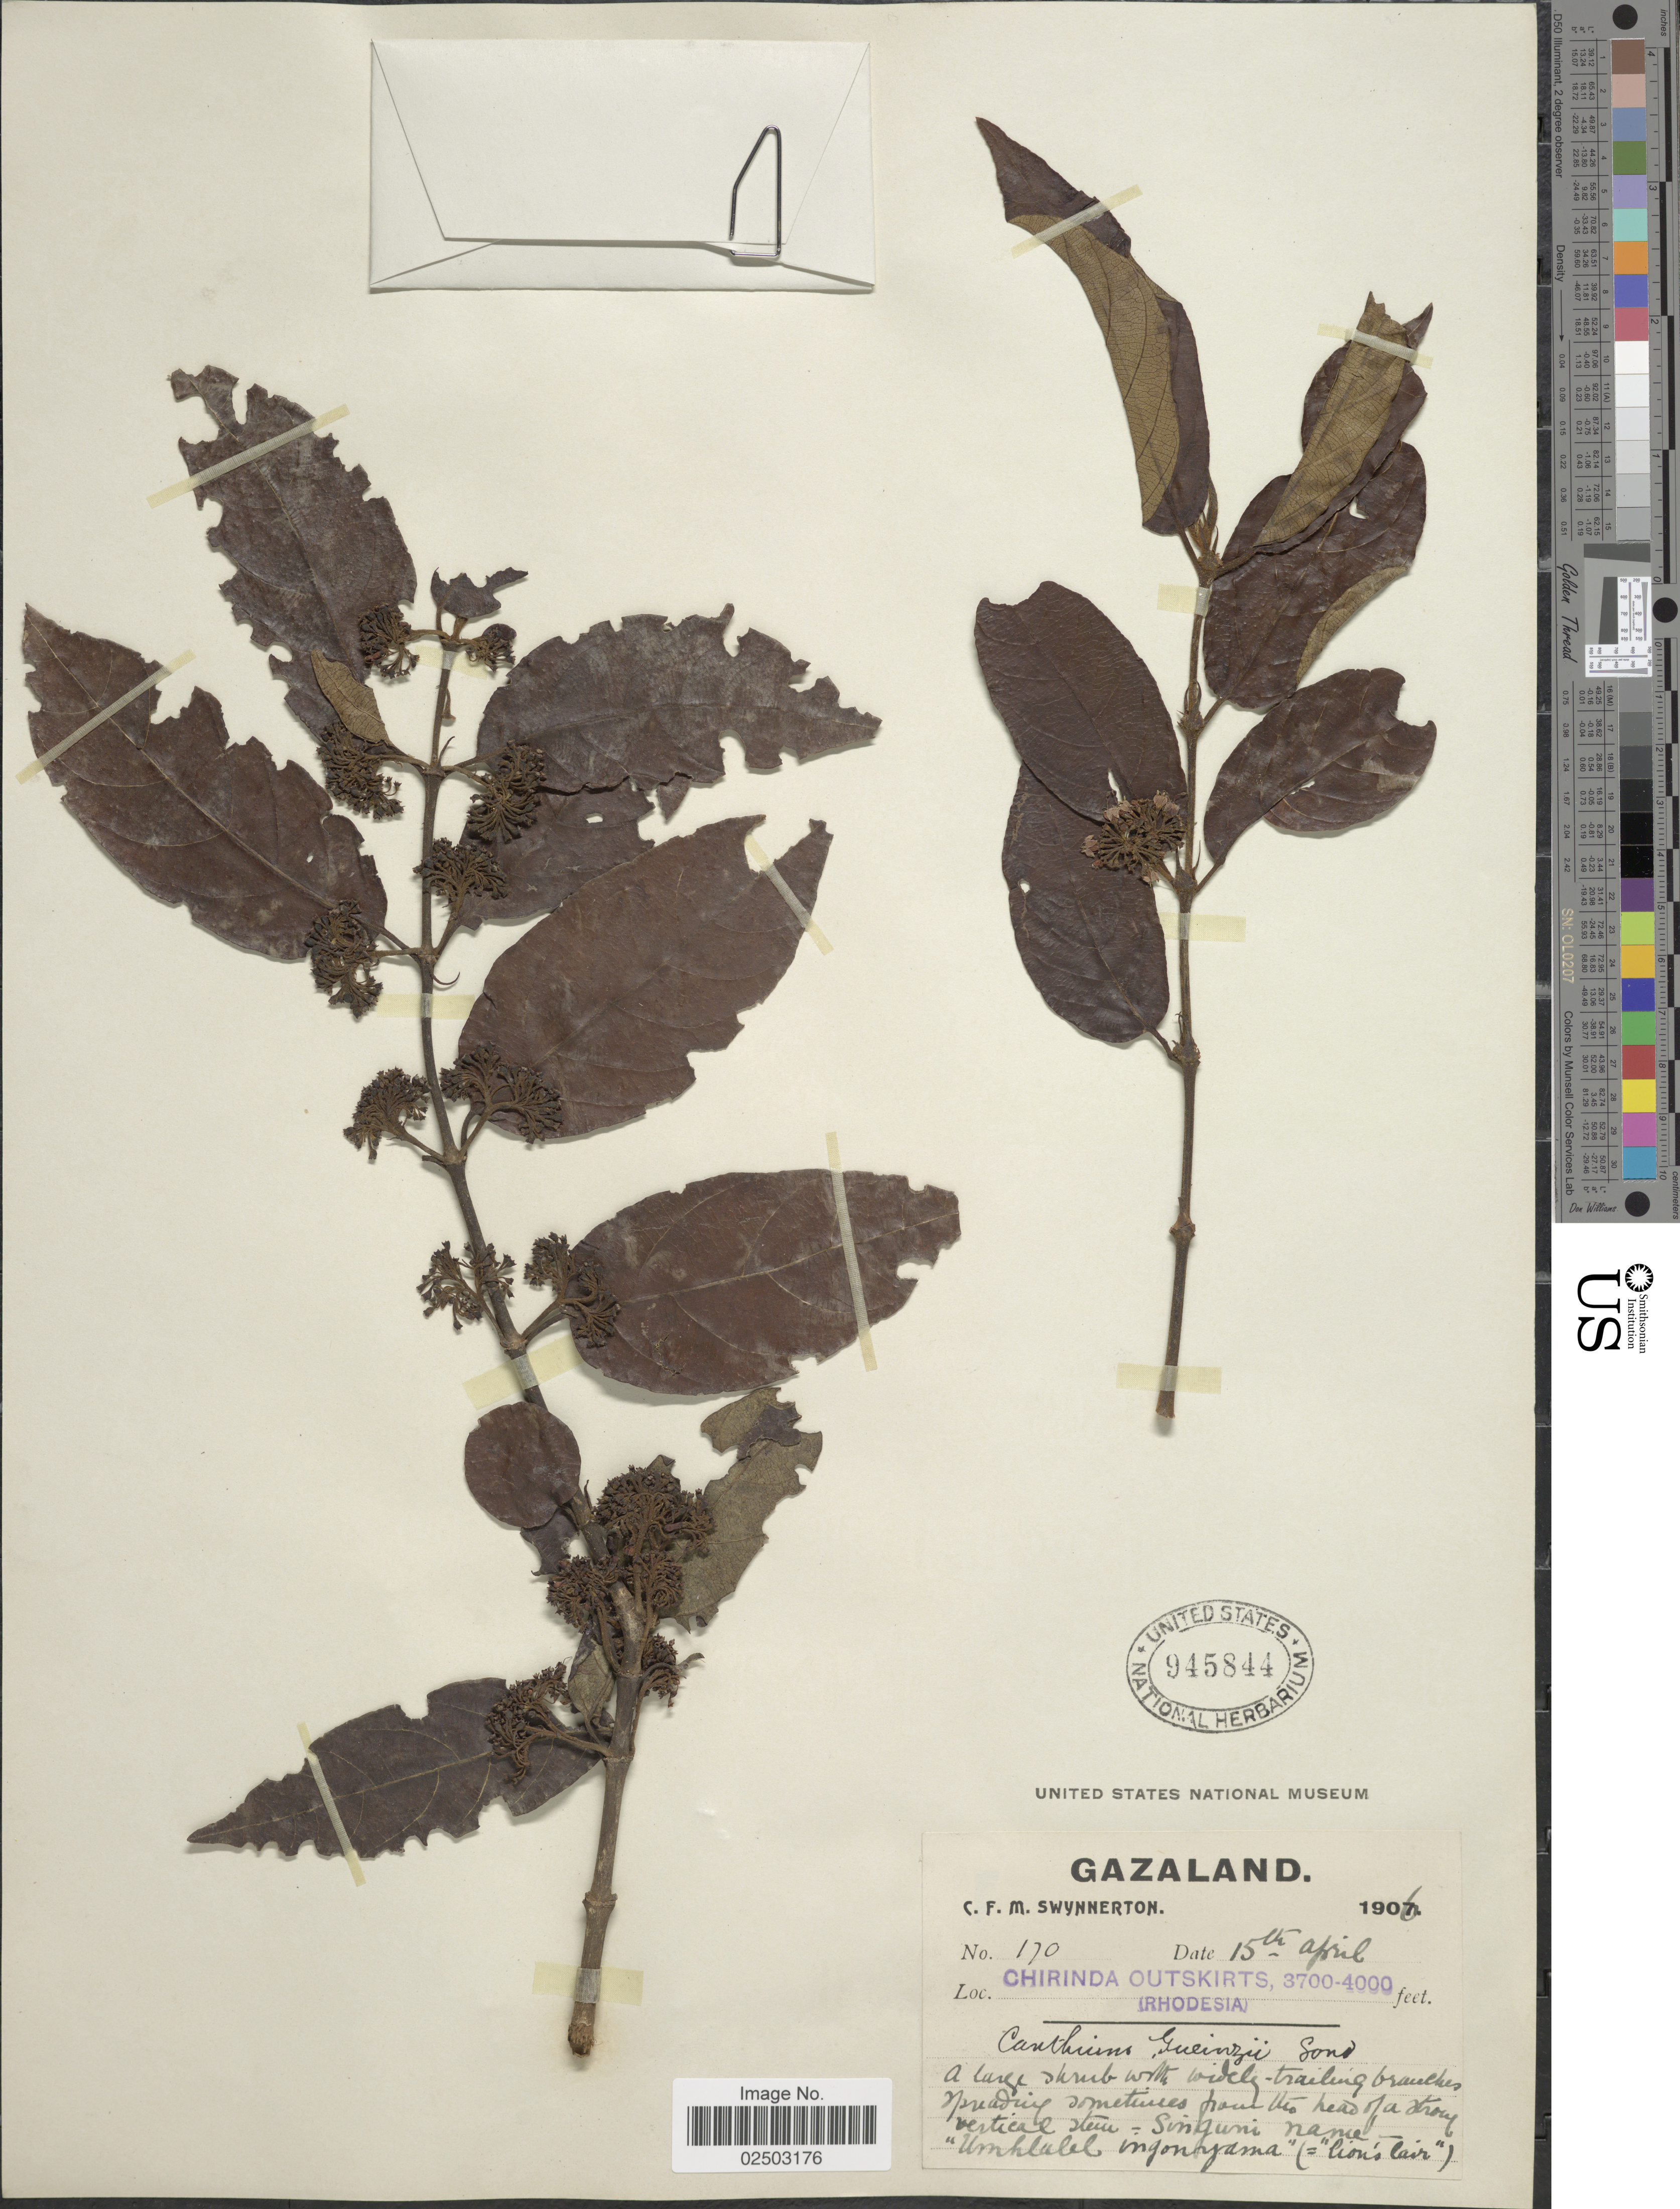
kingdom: Plantae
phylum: Tracheophyta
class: Magnoliopsida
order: Gentianales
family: Rubiaceae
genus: Canthium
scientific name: Canthium gueinzii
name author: Sond.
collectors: C. Swynnerton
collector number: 170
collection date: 1906-04-15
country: Zimbabwe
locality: Gazaland, Chririnda Outskirts (Rhodesia)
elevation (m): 1128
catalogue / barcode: US 945844